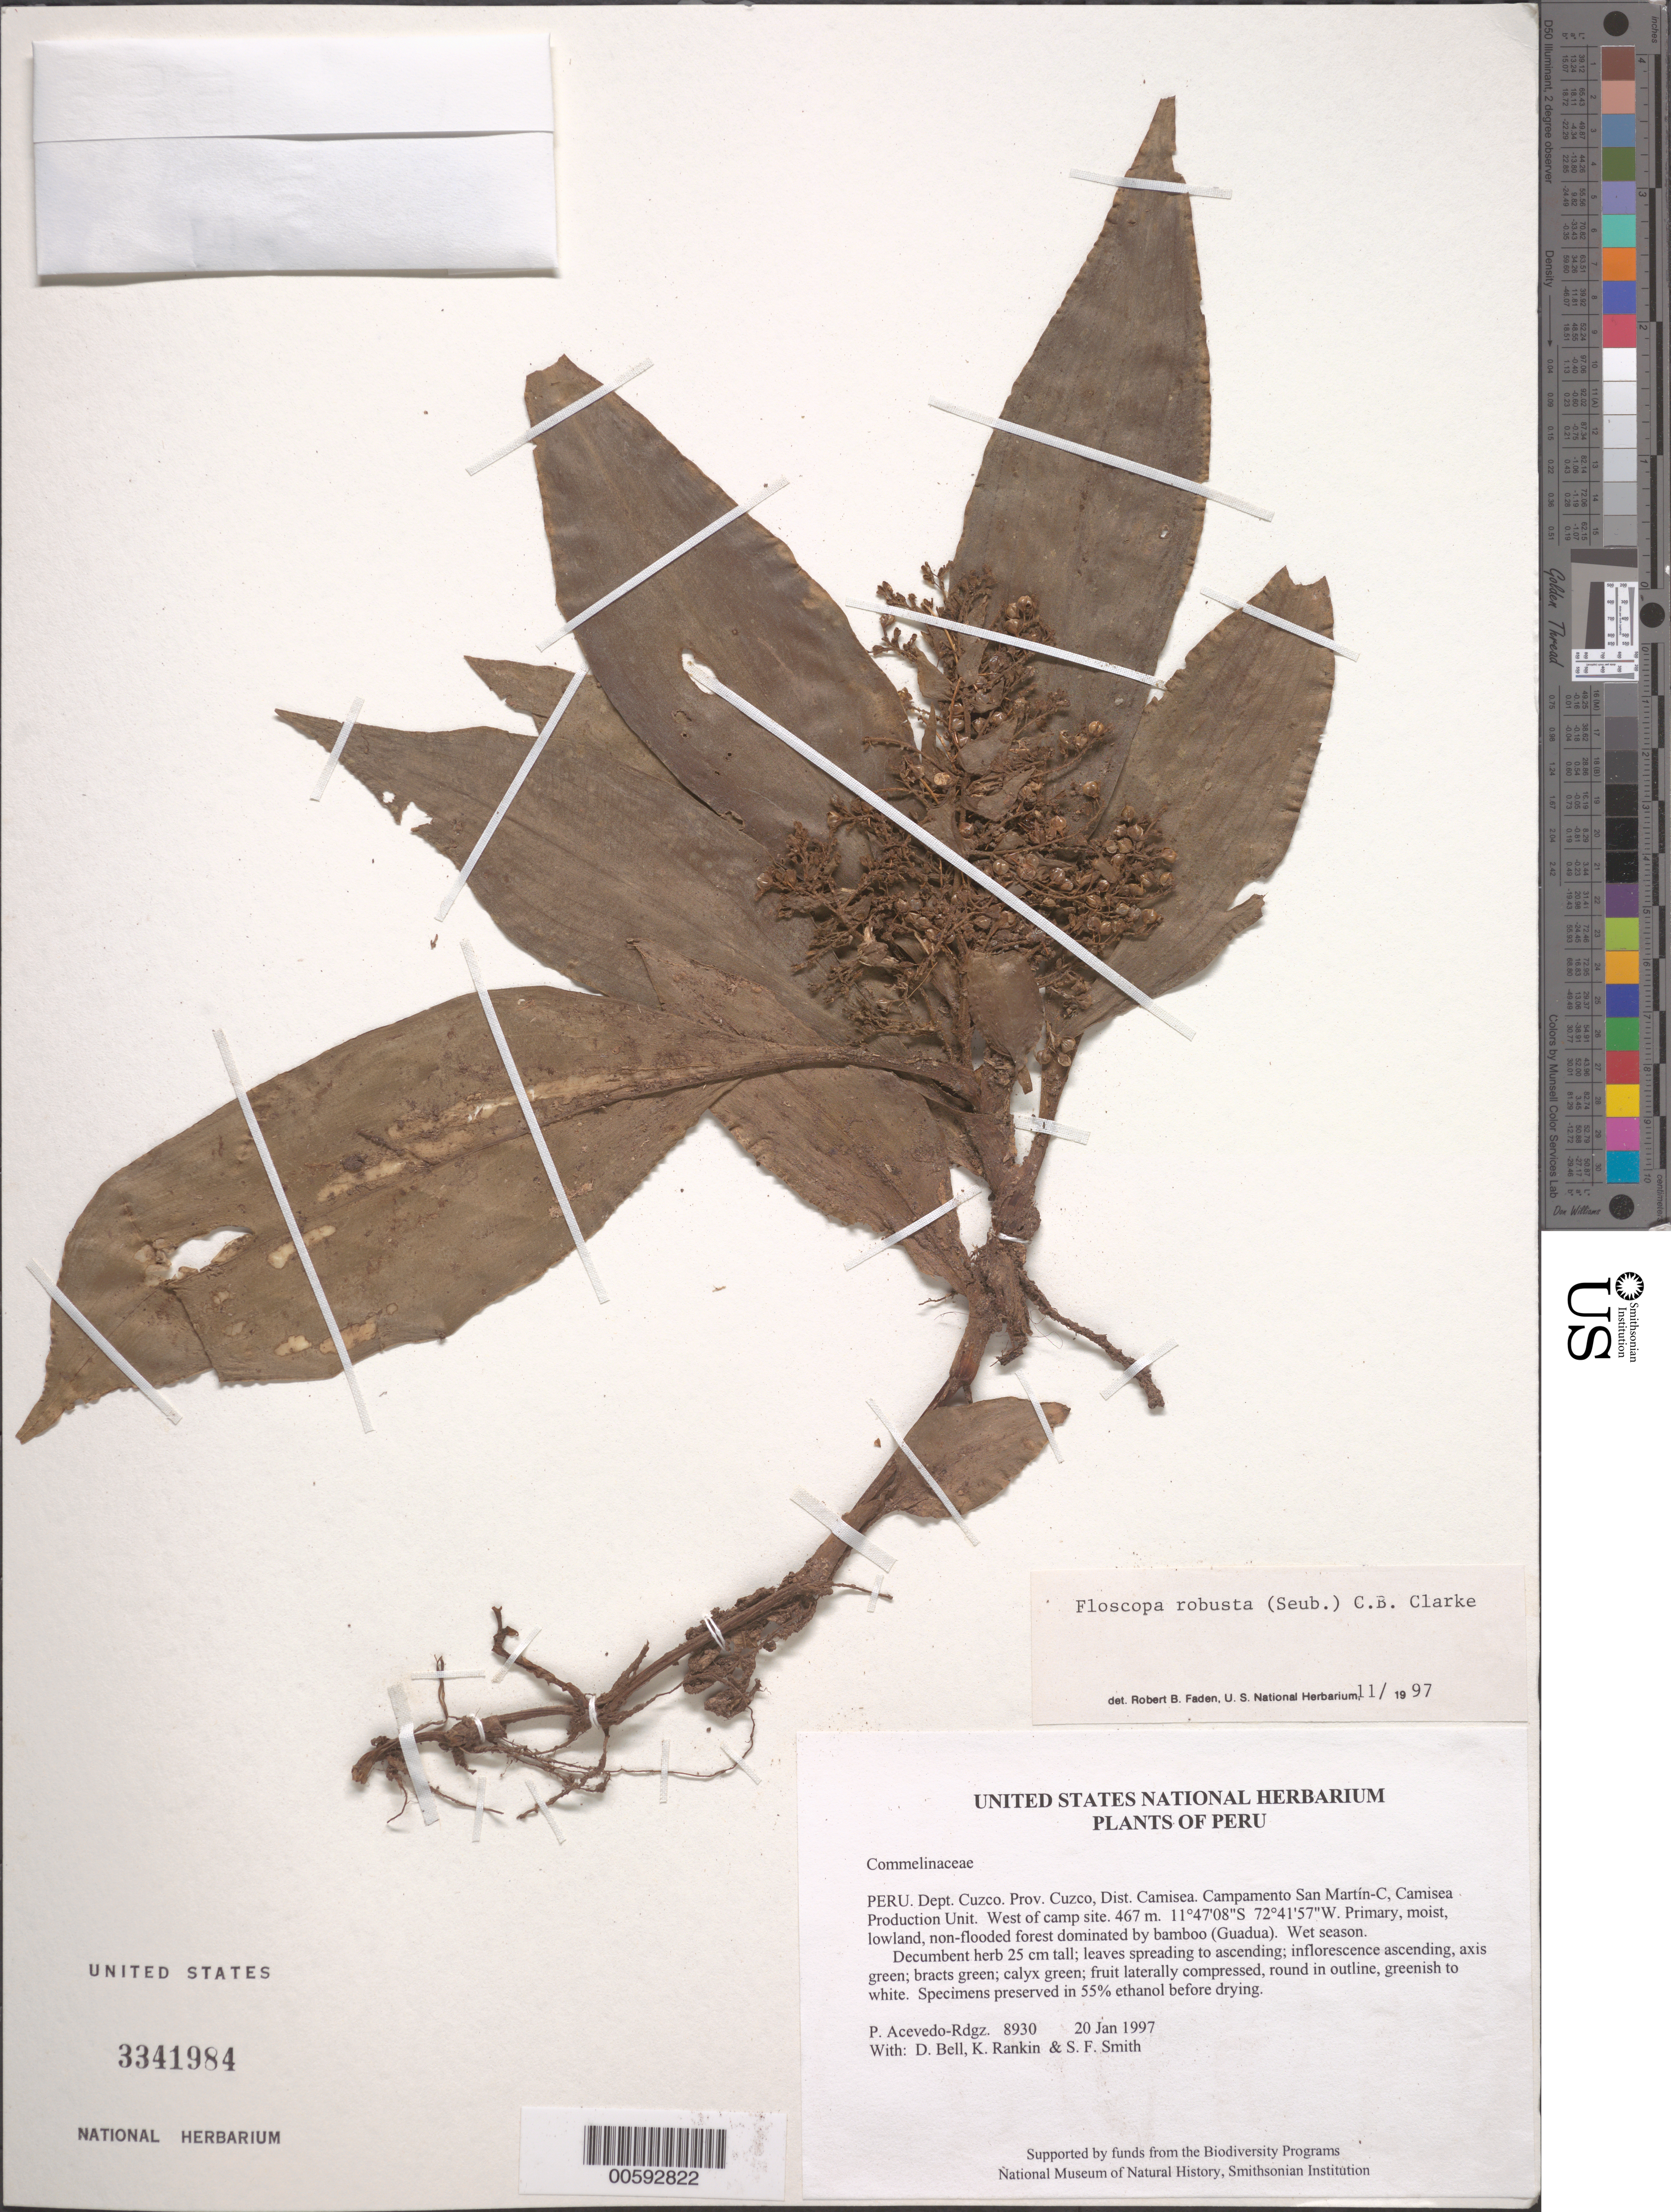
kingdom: Plantae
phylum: Tracheophyta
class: Liliopsida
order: Commelinales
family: Commelinaceae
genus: Floscopa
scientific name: Floscopa robusta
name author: (Seub.) C.B. Clarke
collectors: P. Acevedo-Rodr., D. A. Bell, K. B. Rankin & S.F. Smith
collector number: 8930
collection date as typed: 20 Jan 1997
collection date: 1997-01-20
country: Peru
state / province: Cusco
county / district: Cusco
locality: Districto Camisea, Campamento San Martín-C, Camisea Production Unit. West of camp site.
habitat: Primary, moist, lowland, non-flooded forest dominated by bamboo (Guadua). Wet season.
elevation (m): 467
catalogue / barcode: US 3341984